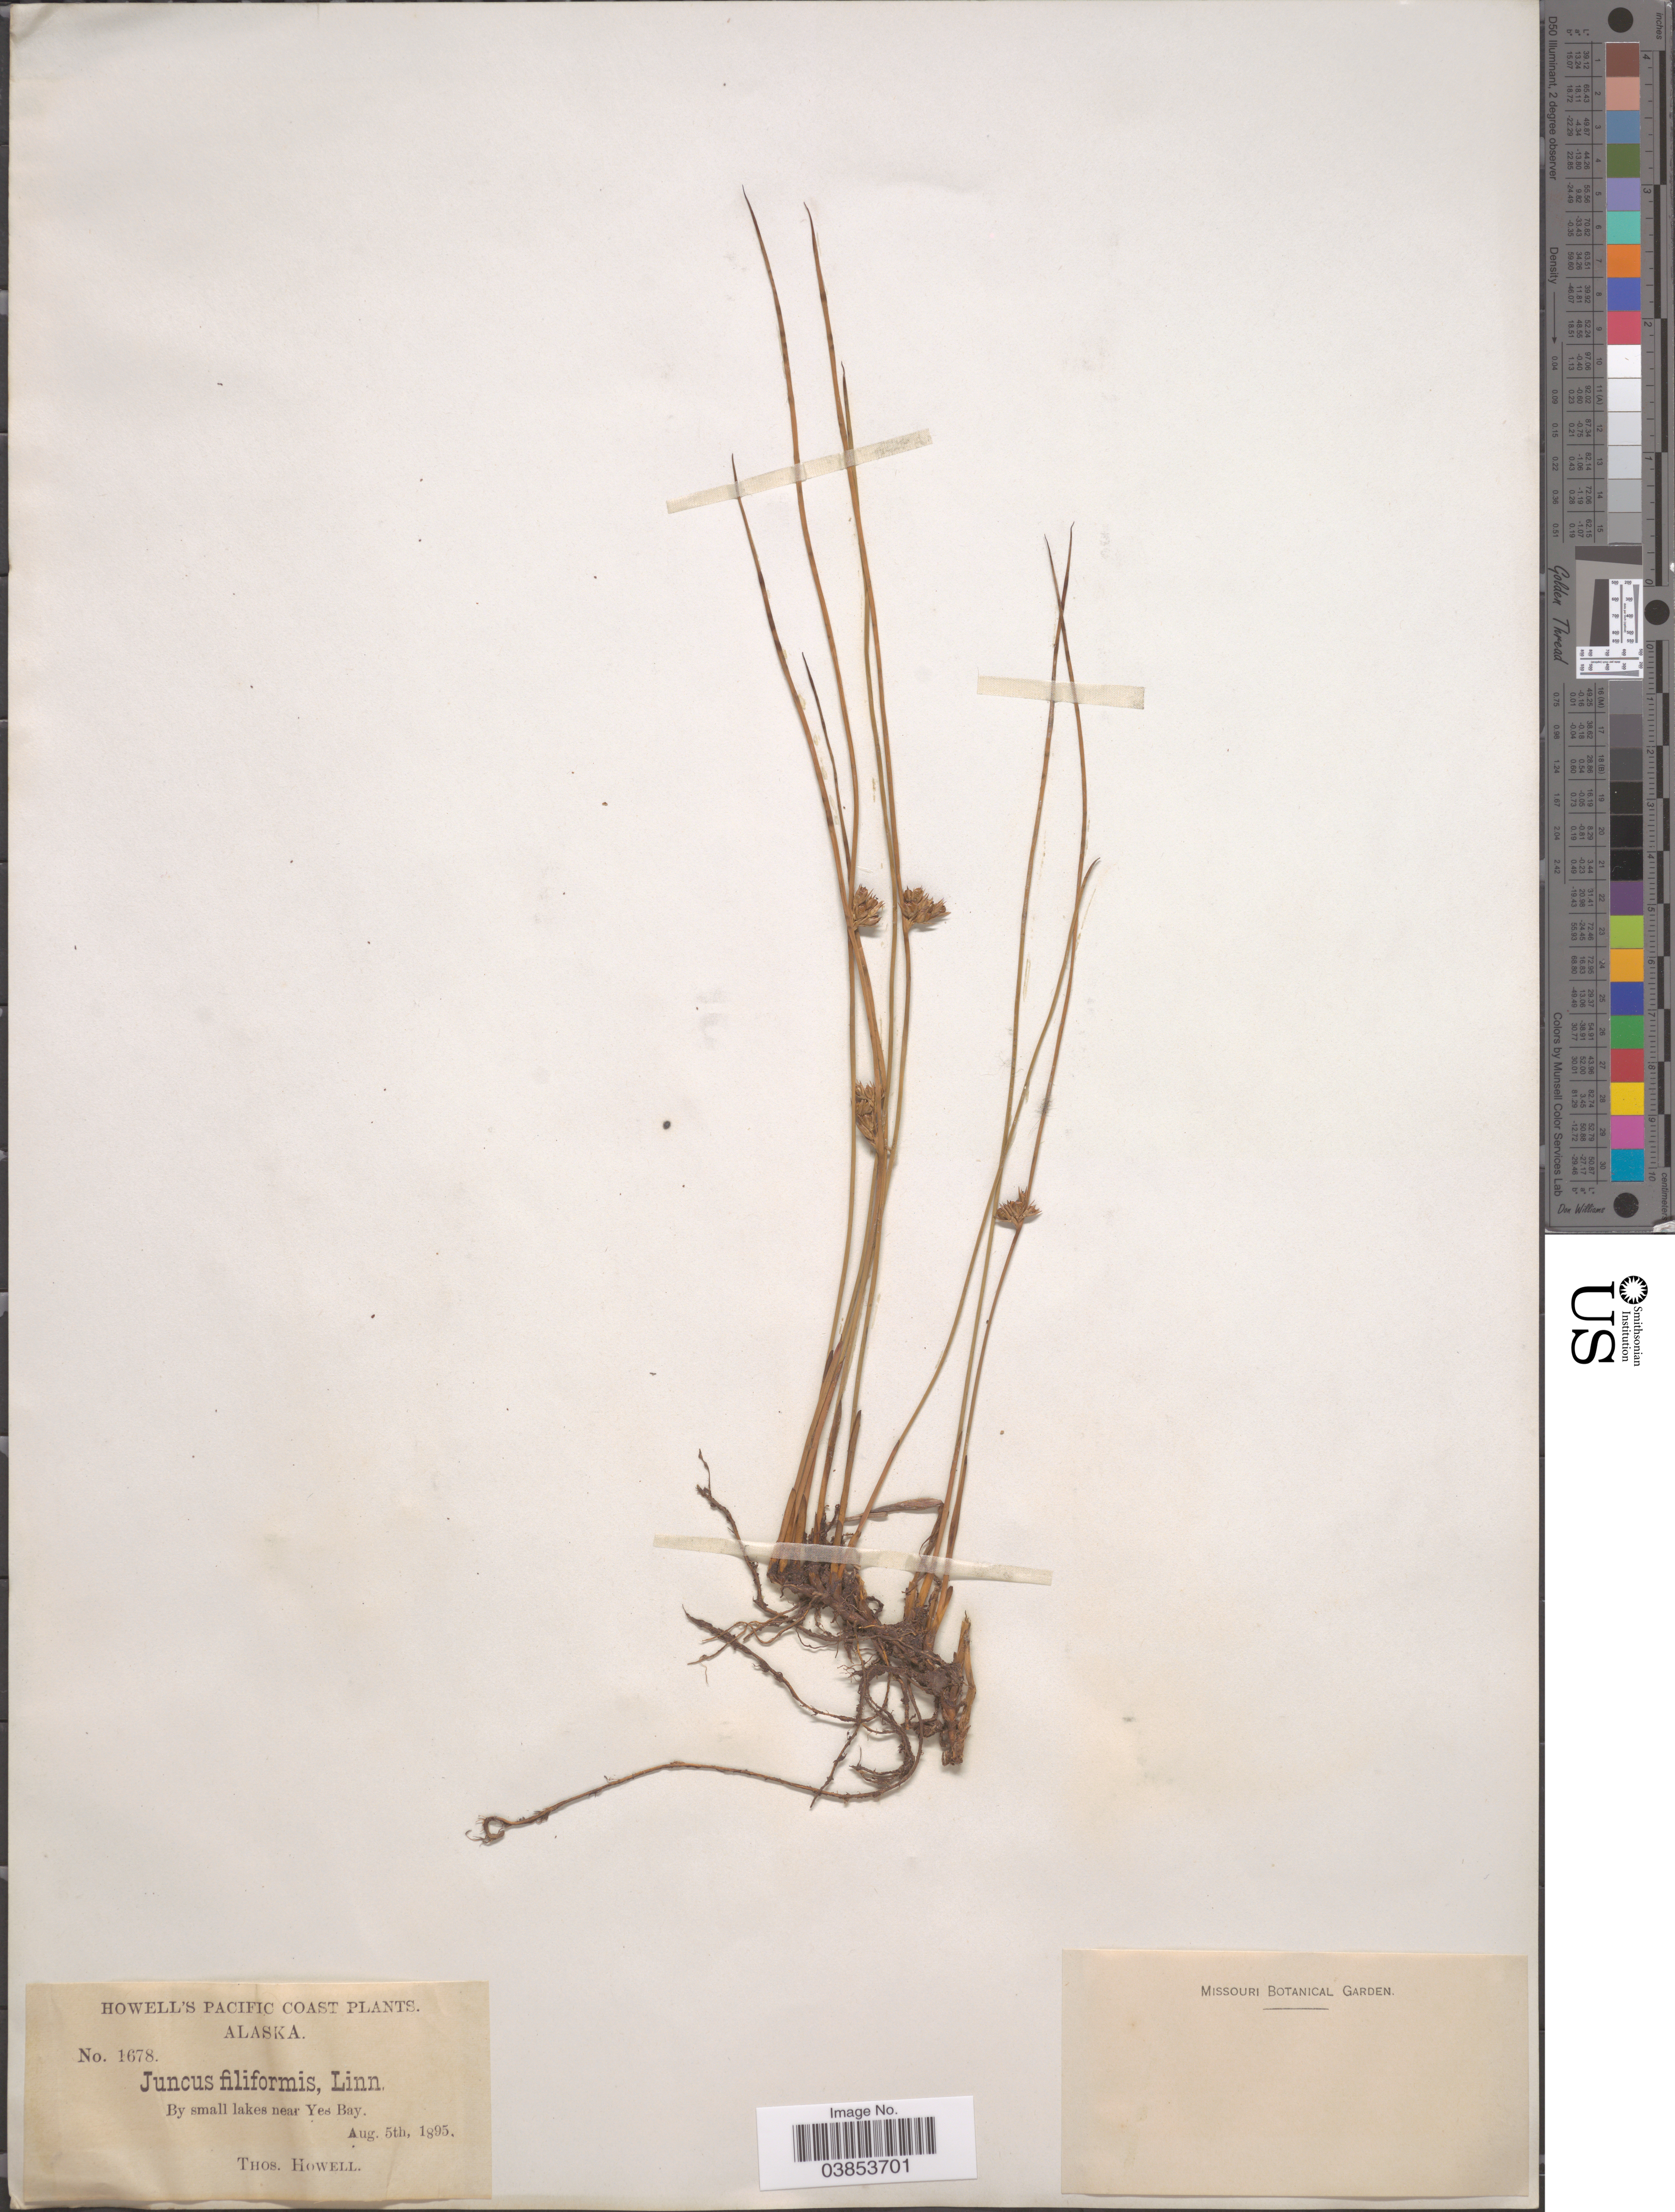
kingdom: Plantae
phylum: Tracheophyta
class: Liliopsida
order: Poales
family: Juncaceae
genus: Juncus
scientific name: Juncus filiformis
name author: L.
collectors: T. Howell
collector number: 1678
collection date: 1895-08-05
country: United States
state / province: Alaska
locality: Pacific Coast. By small lakes near Yes Bay.